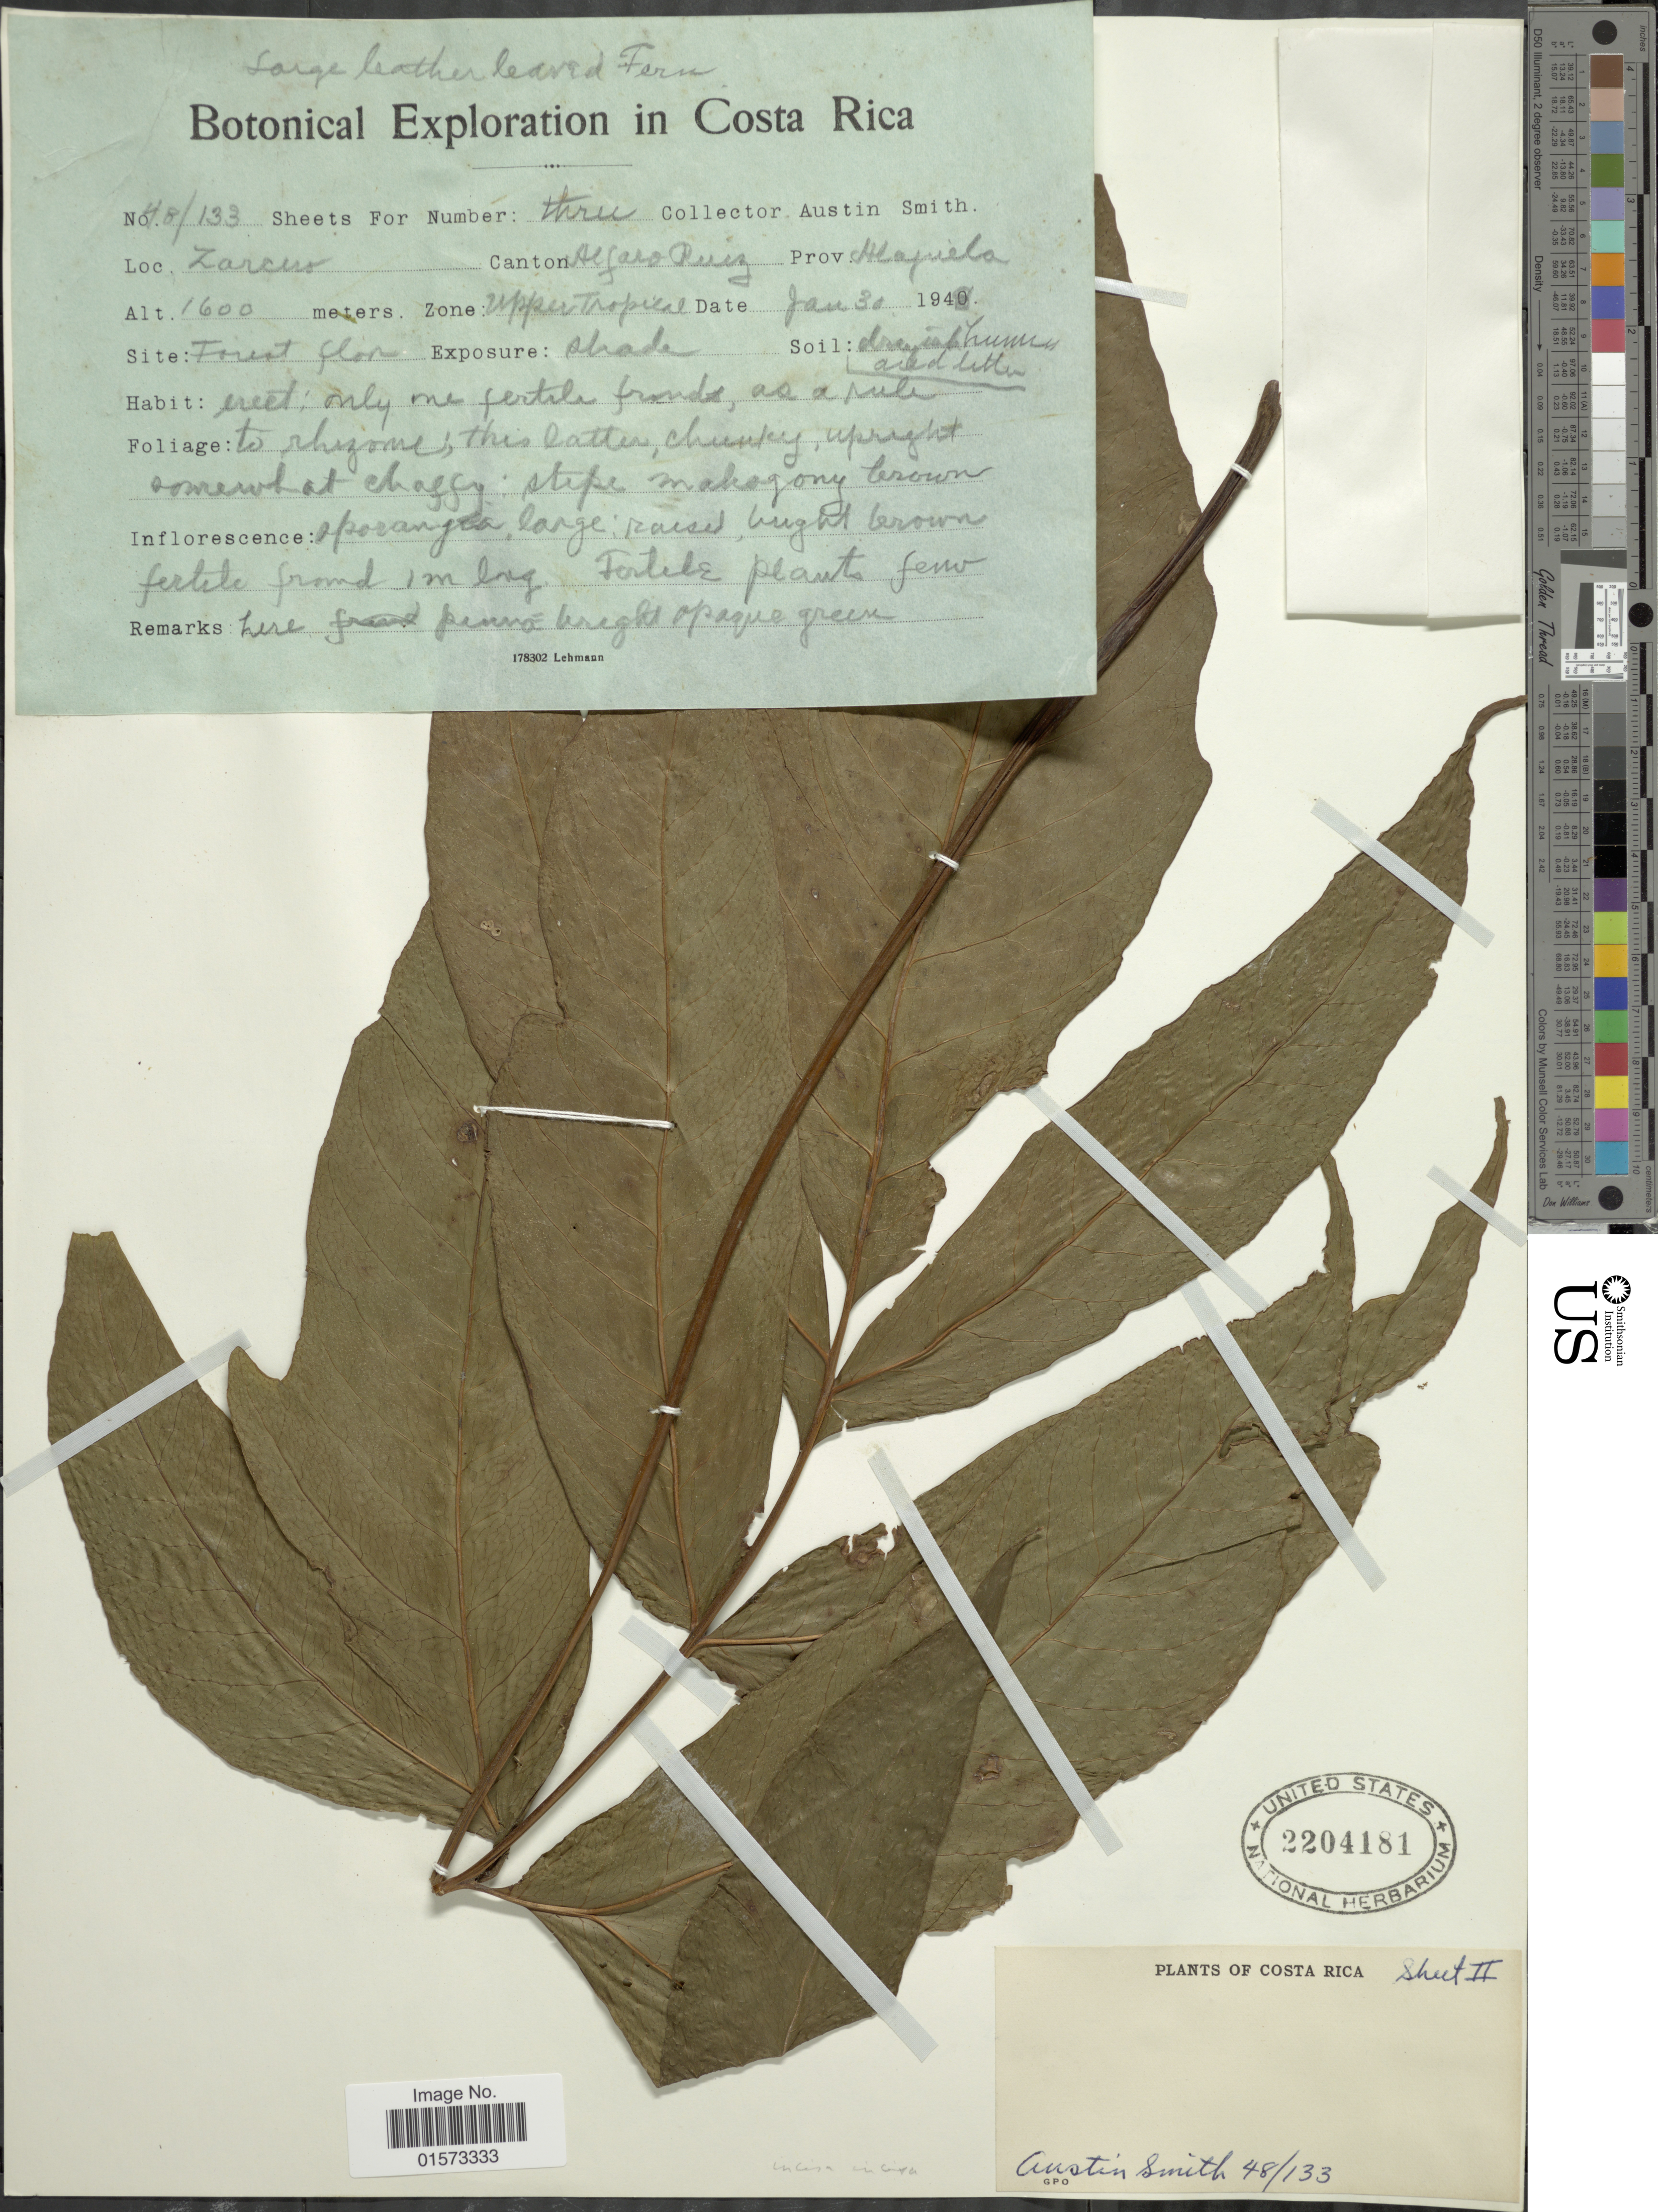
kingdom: Plantae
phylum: Tracheophyta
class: Polypodiopsida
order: Polypodiales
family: Tectariaceae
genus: Tectaria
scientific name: Tectaria incisa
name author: Cav.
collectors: Aust P. Smith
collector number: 48/133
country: Costa Rica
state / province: Alajuela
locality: Zarcuo, Canton Alfaro RUiz, prov. Alajuela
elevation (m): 1600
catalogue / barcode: US 2204181